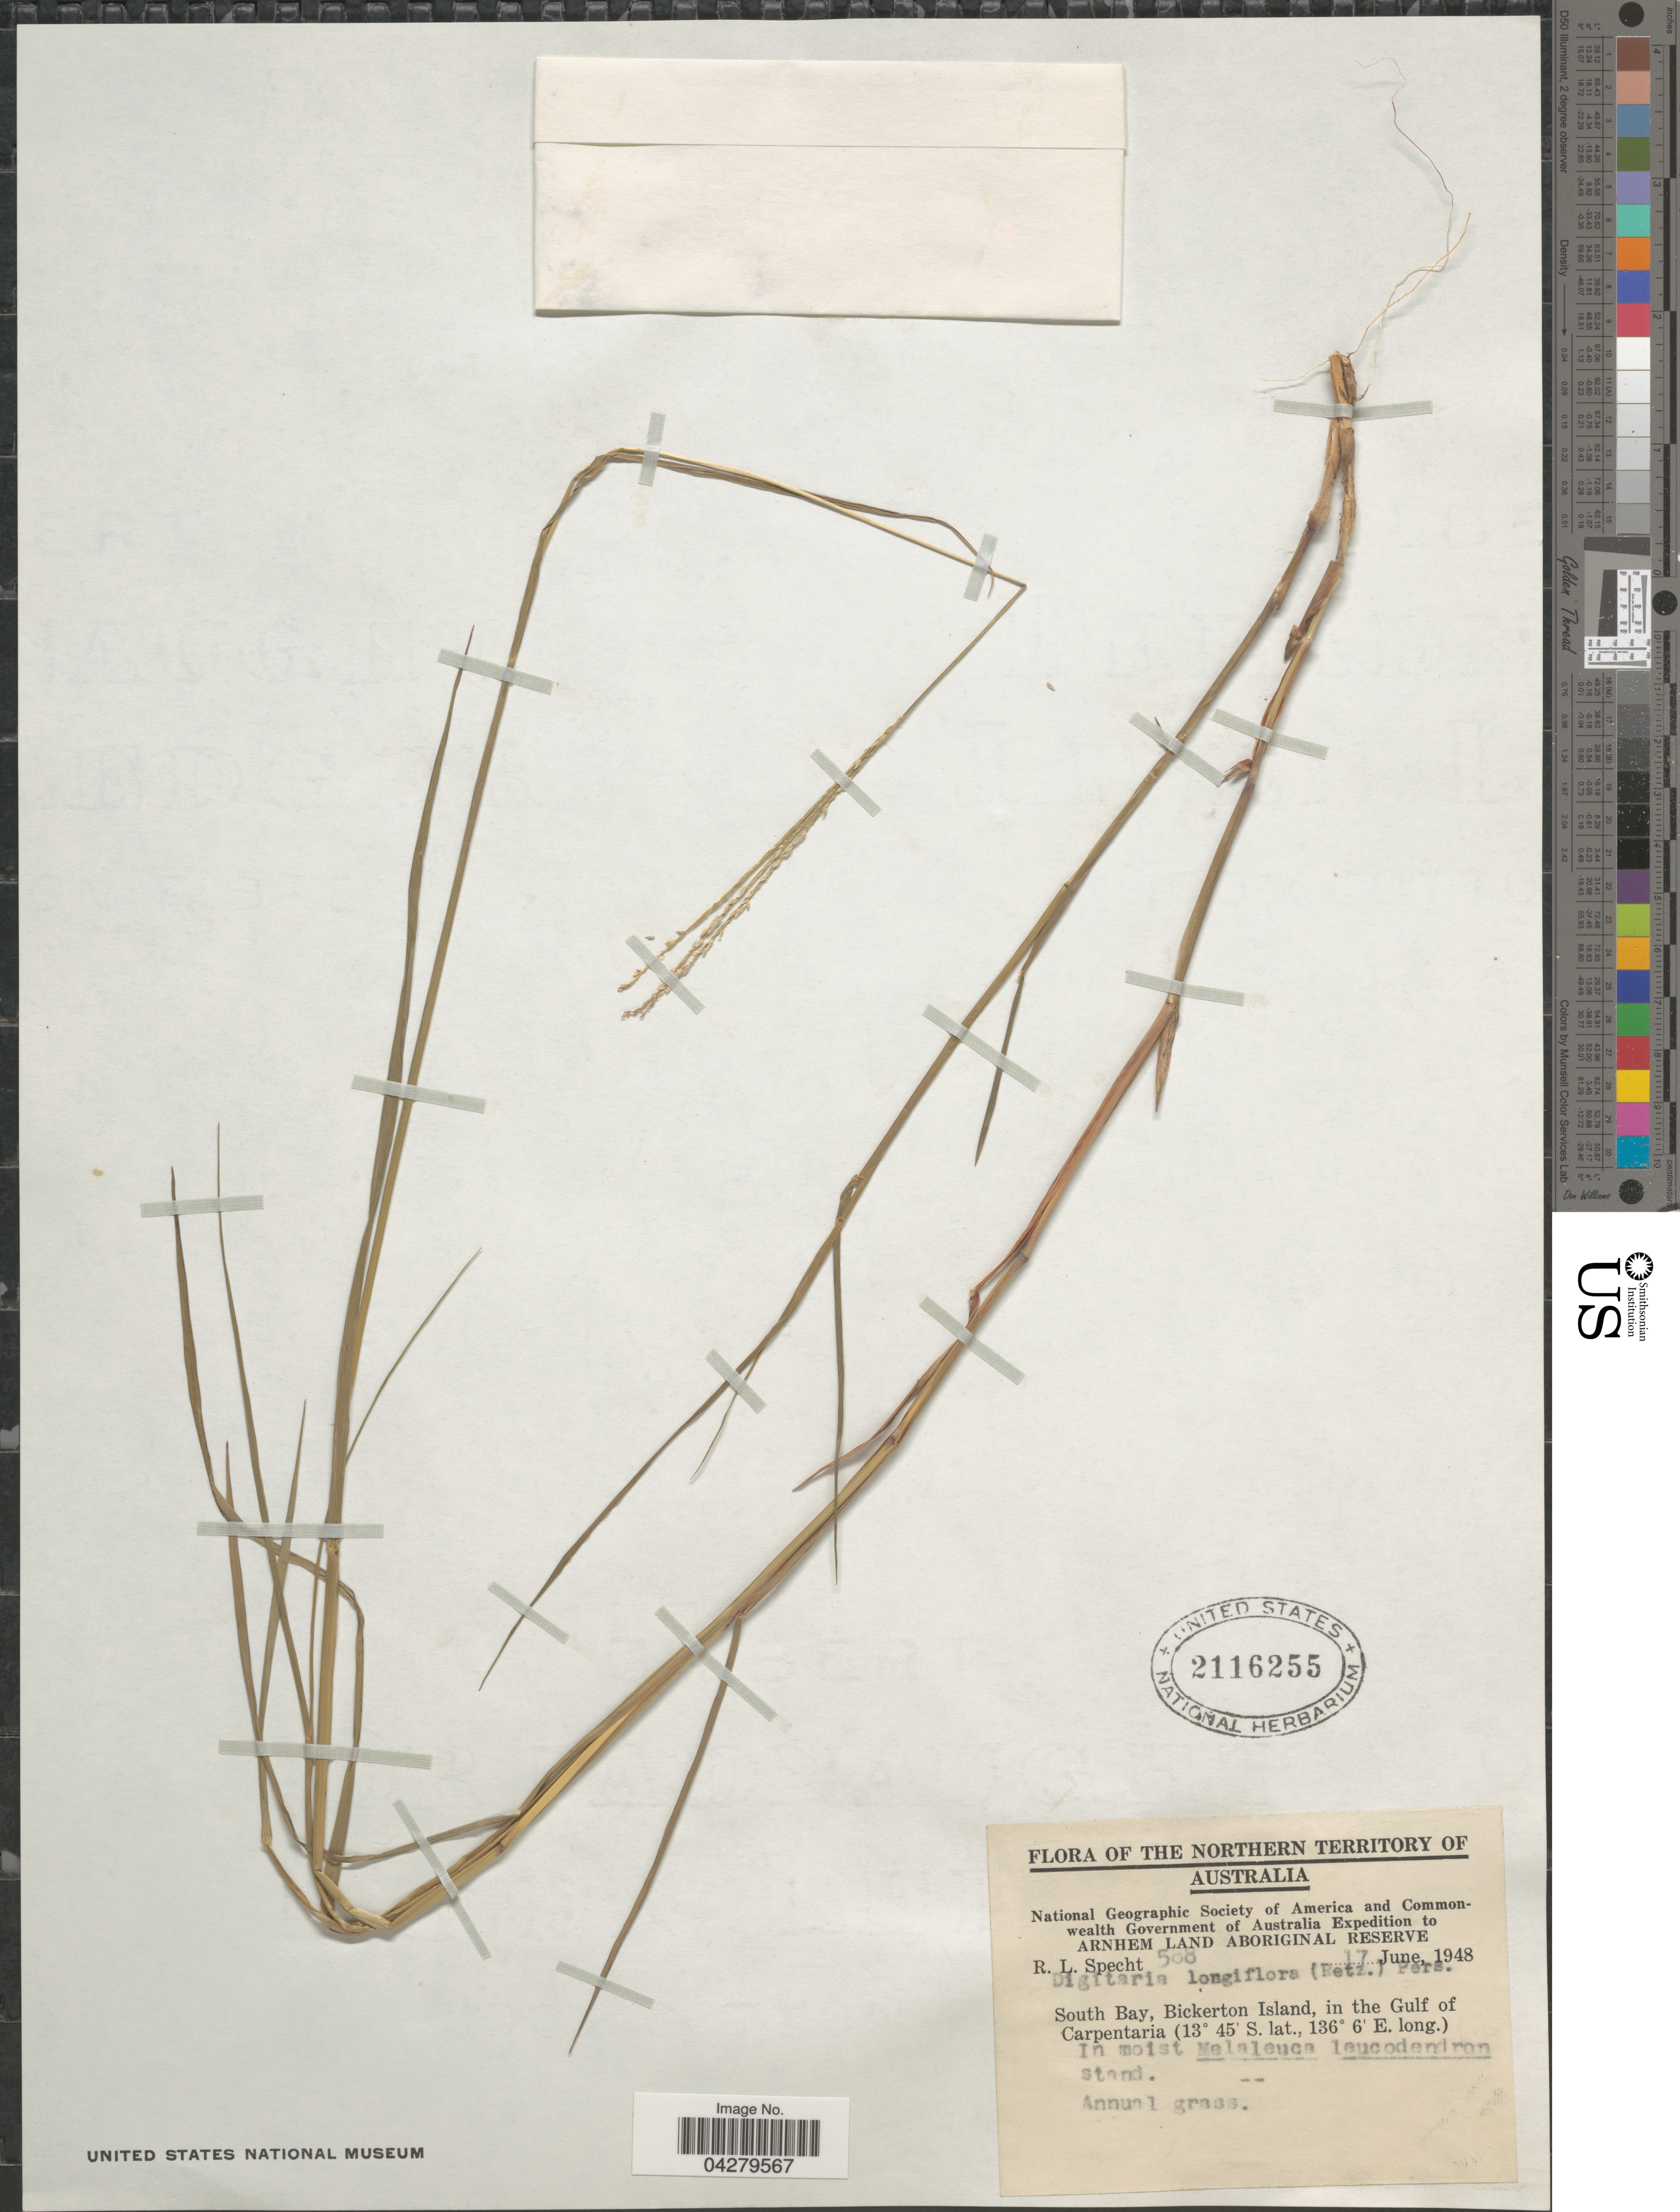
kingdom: Plantae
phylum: Tracheophyta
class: Liliopsida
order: Poales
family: Poaceae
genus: Digitaria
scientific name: Digitaria longiflora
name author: (Retz.) Pers.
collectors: R. L. Specht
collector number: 588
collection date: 1948-06-17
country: Australia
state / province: Northern Territory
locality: The Northern Territory of Australia. National Geographic Society of America and Commonwealth Government of Australia Expedition to Arnhem Land Aboriginal Reserve. South Bay, Bickerton Island, in the Gulf of Carpentaria.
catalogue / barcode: US 2116255